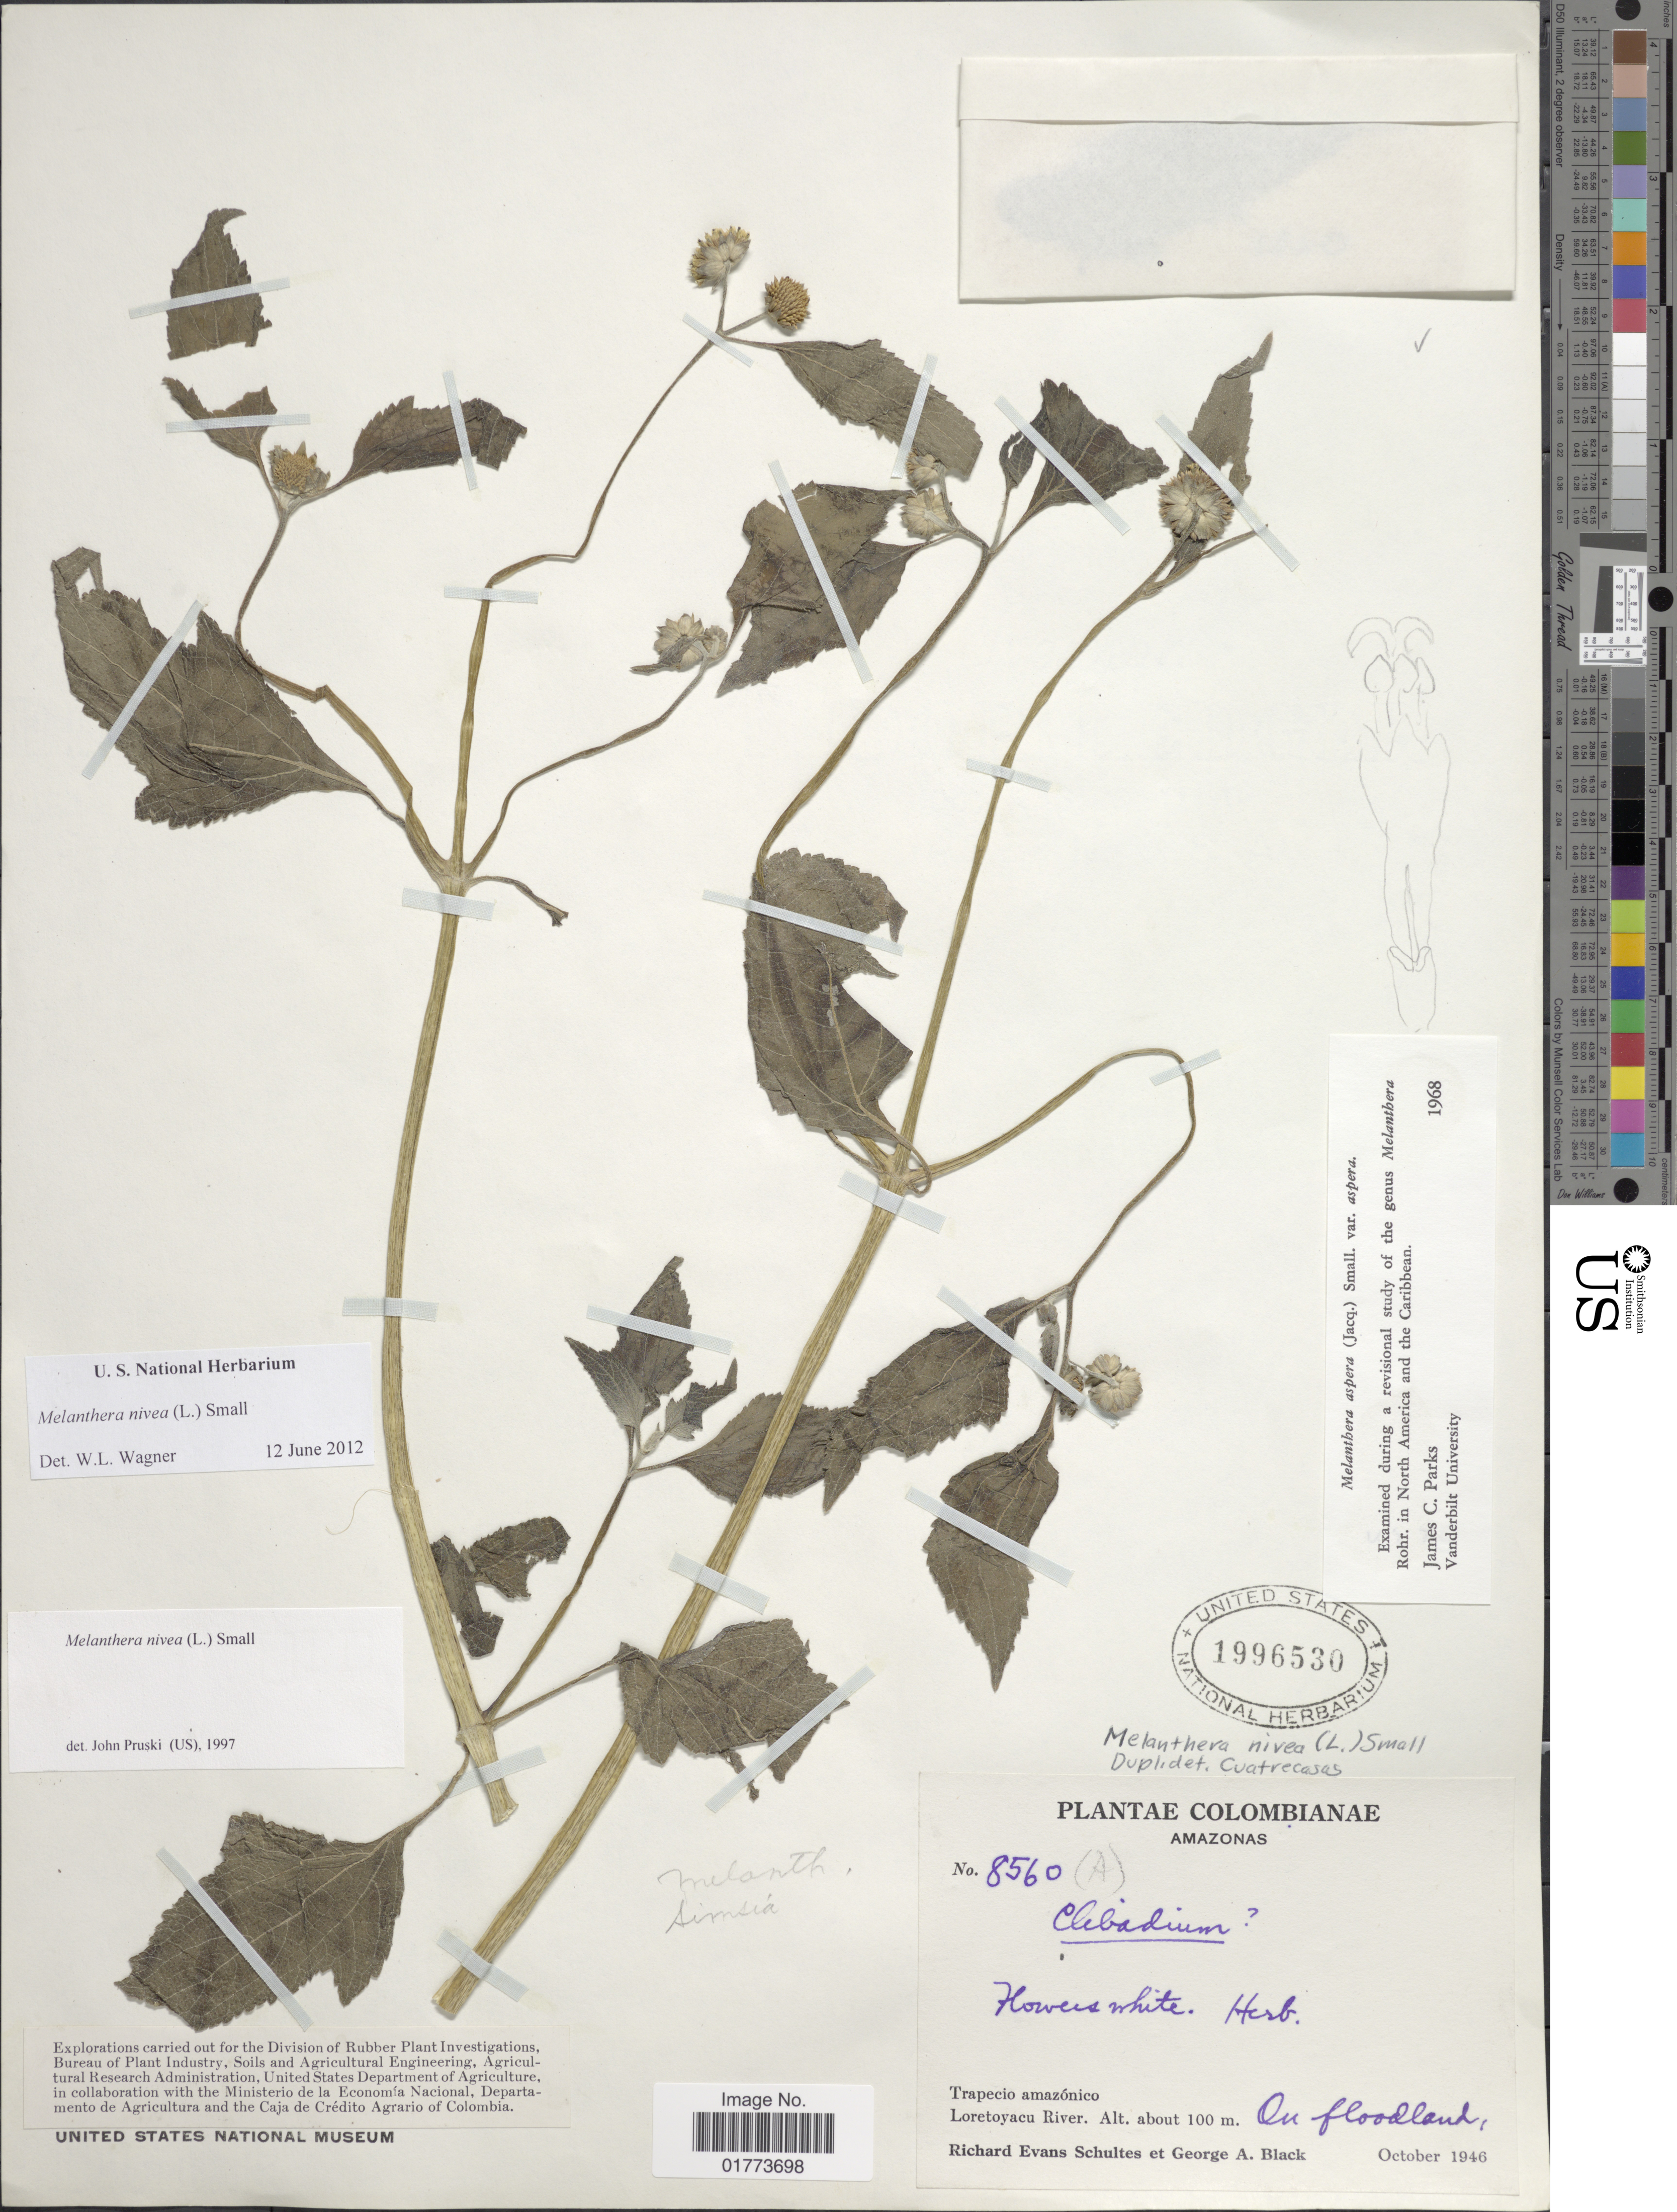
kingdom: Plantae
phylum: Tracheophyta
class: Magnoliopsida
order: Asterales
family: Asteraceae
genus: Melanthera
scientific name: Melanthera nivea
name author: (L.) Small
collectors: R. E. Schultes & G. A. Black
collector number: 8560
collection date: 1946-10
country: Colombia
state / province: Amazônas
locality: Amazonas. Trapecio amazonico. Loretoyacu River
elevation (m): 100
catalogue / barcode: US 1996530